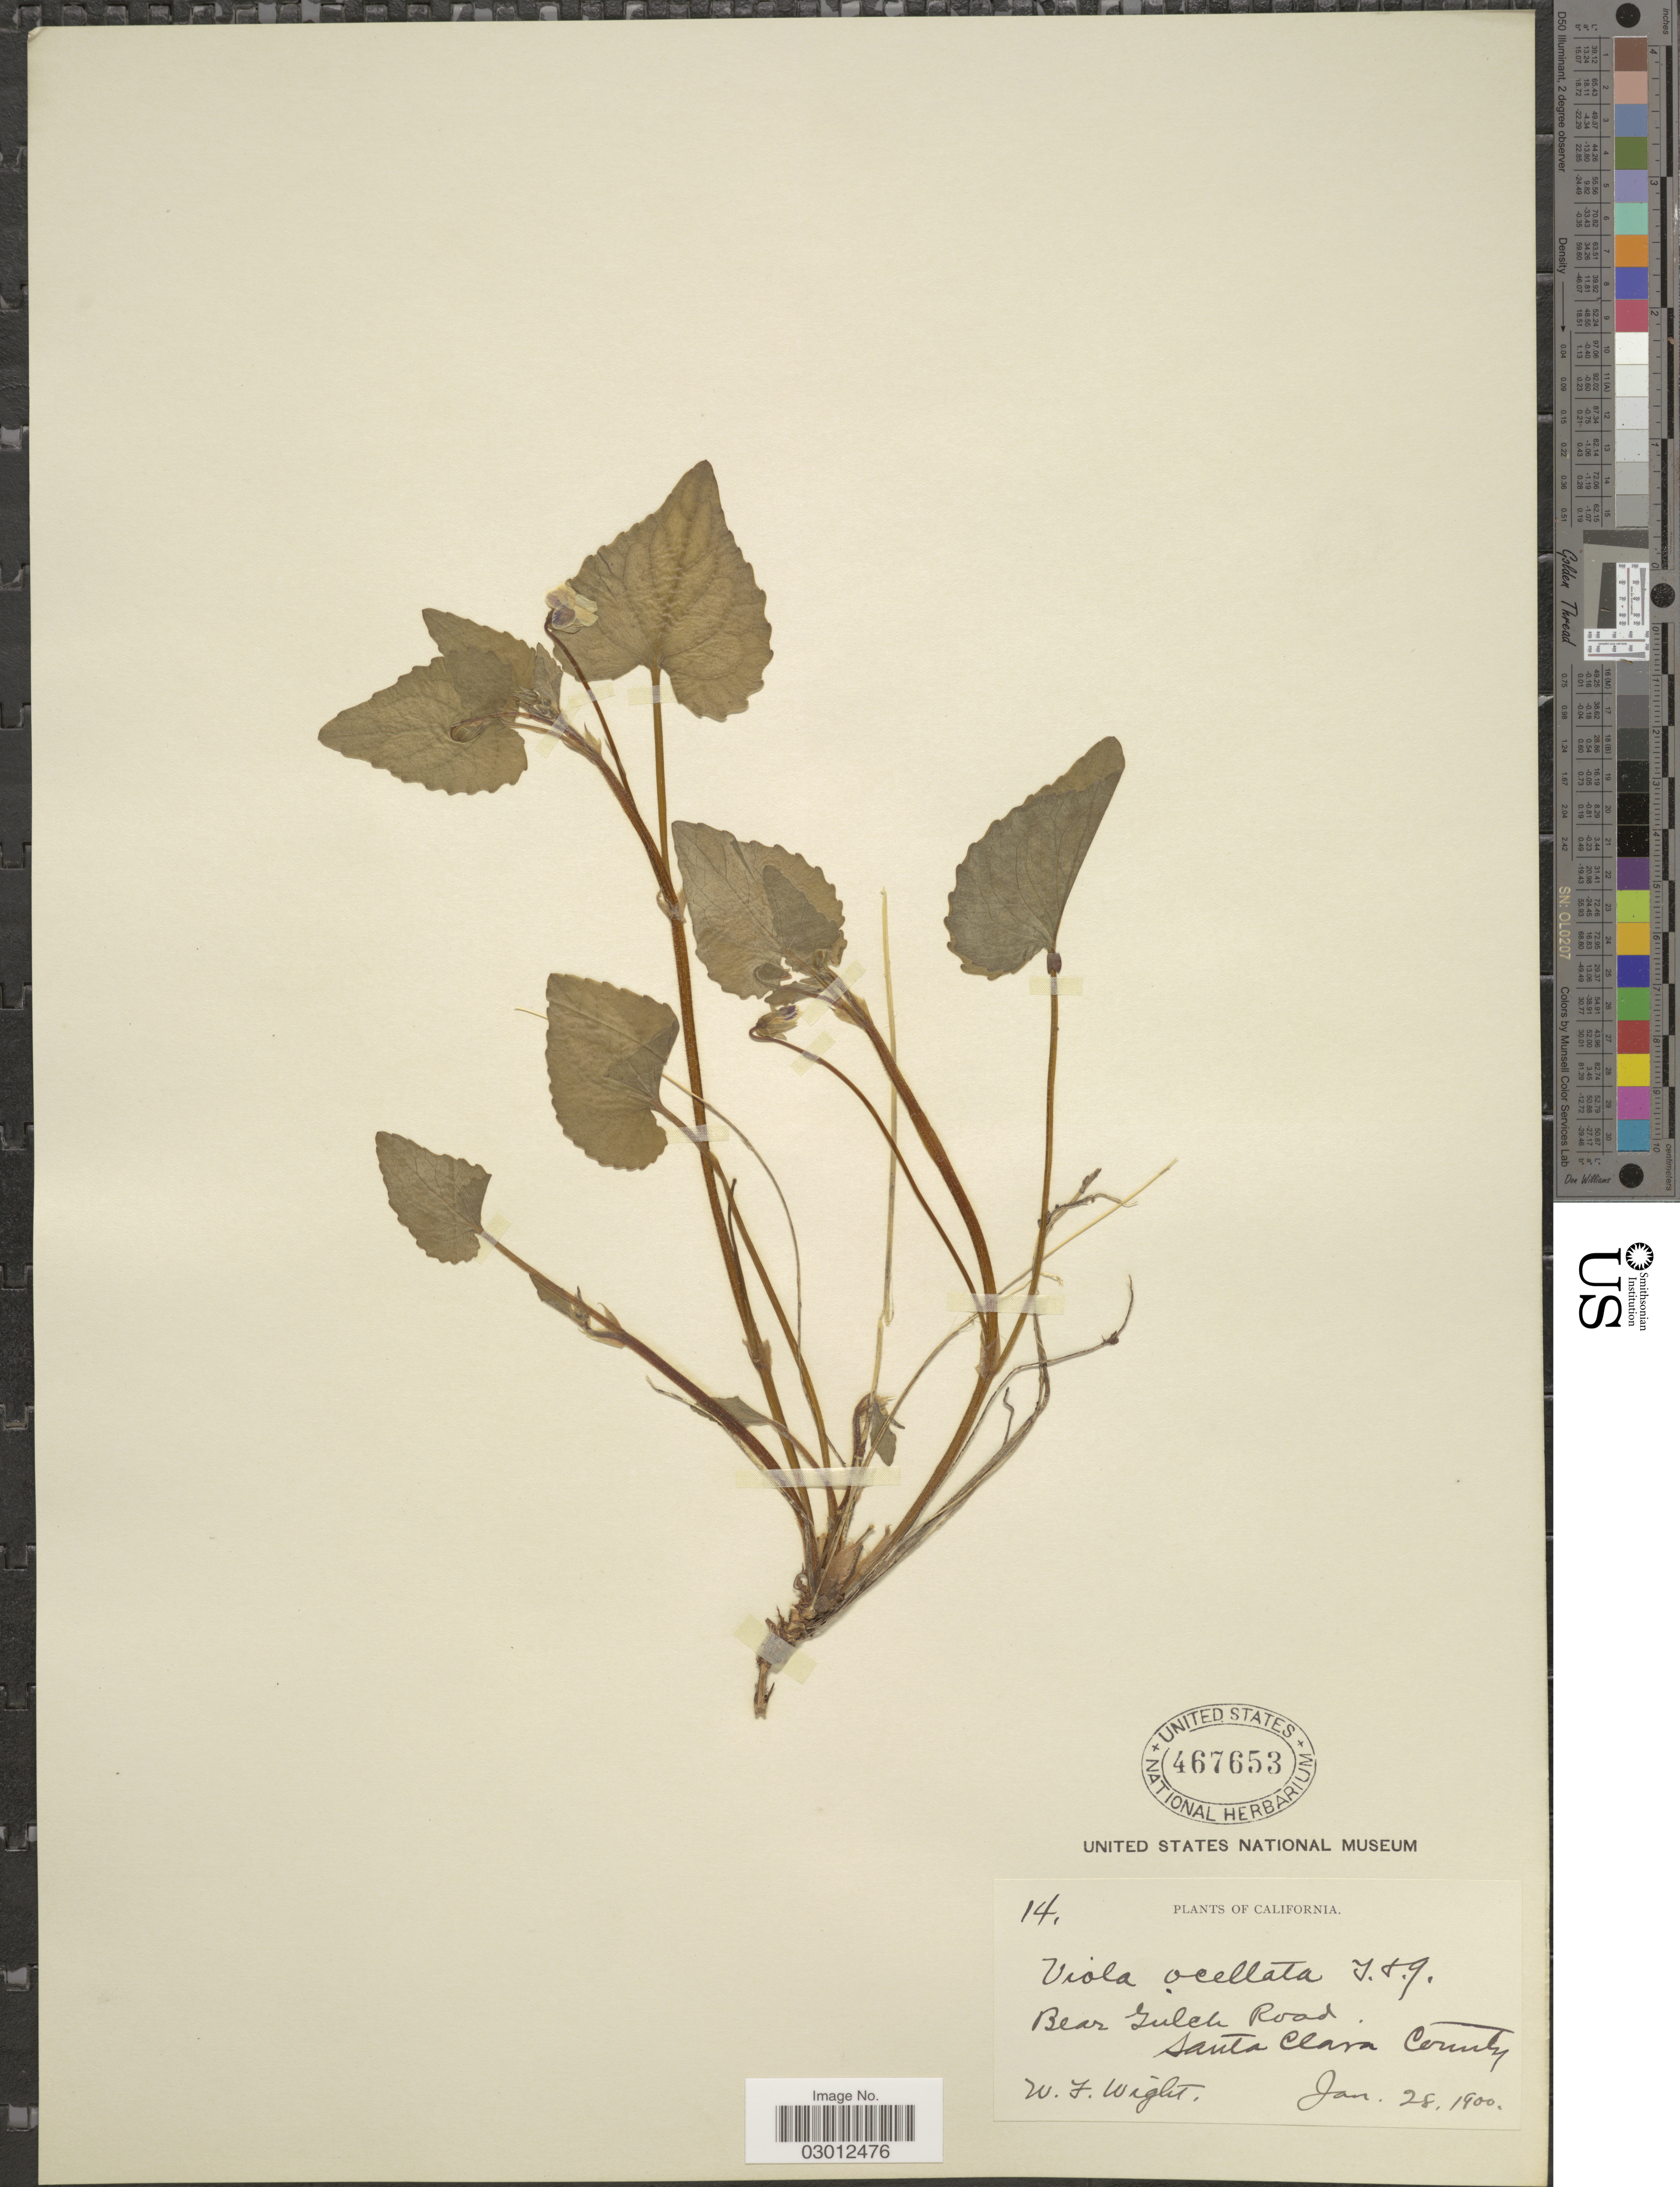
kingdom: Plantae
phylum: Tracheophyta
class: Magnoliopsida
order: Malpighiales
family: Violaceae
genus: Viola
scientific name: Viola ocellata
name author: Torr. & A. Gray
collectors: W. F. Wright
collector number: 14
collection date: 1900-01-28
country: United States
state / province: California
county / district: Santa Clara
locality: Bear Gulch Road. Santa Clara County.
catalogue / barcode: US 467653